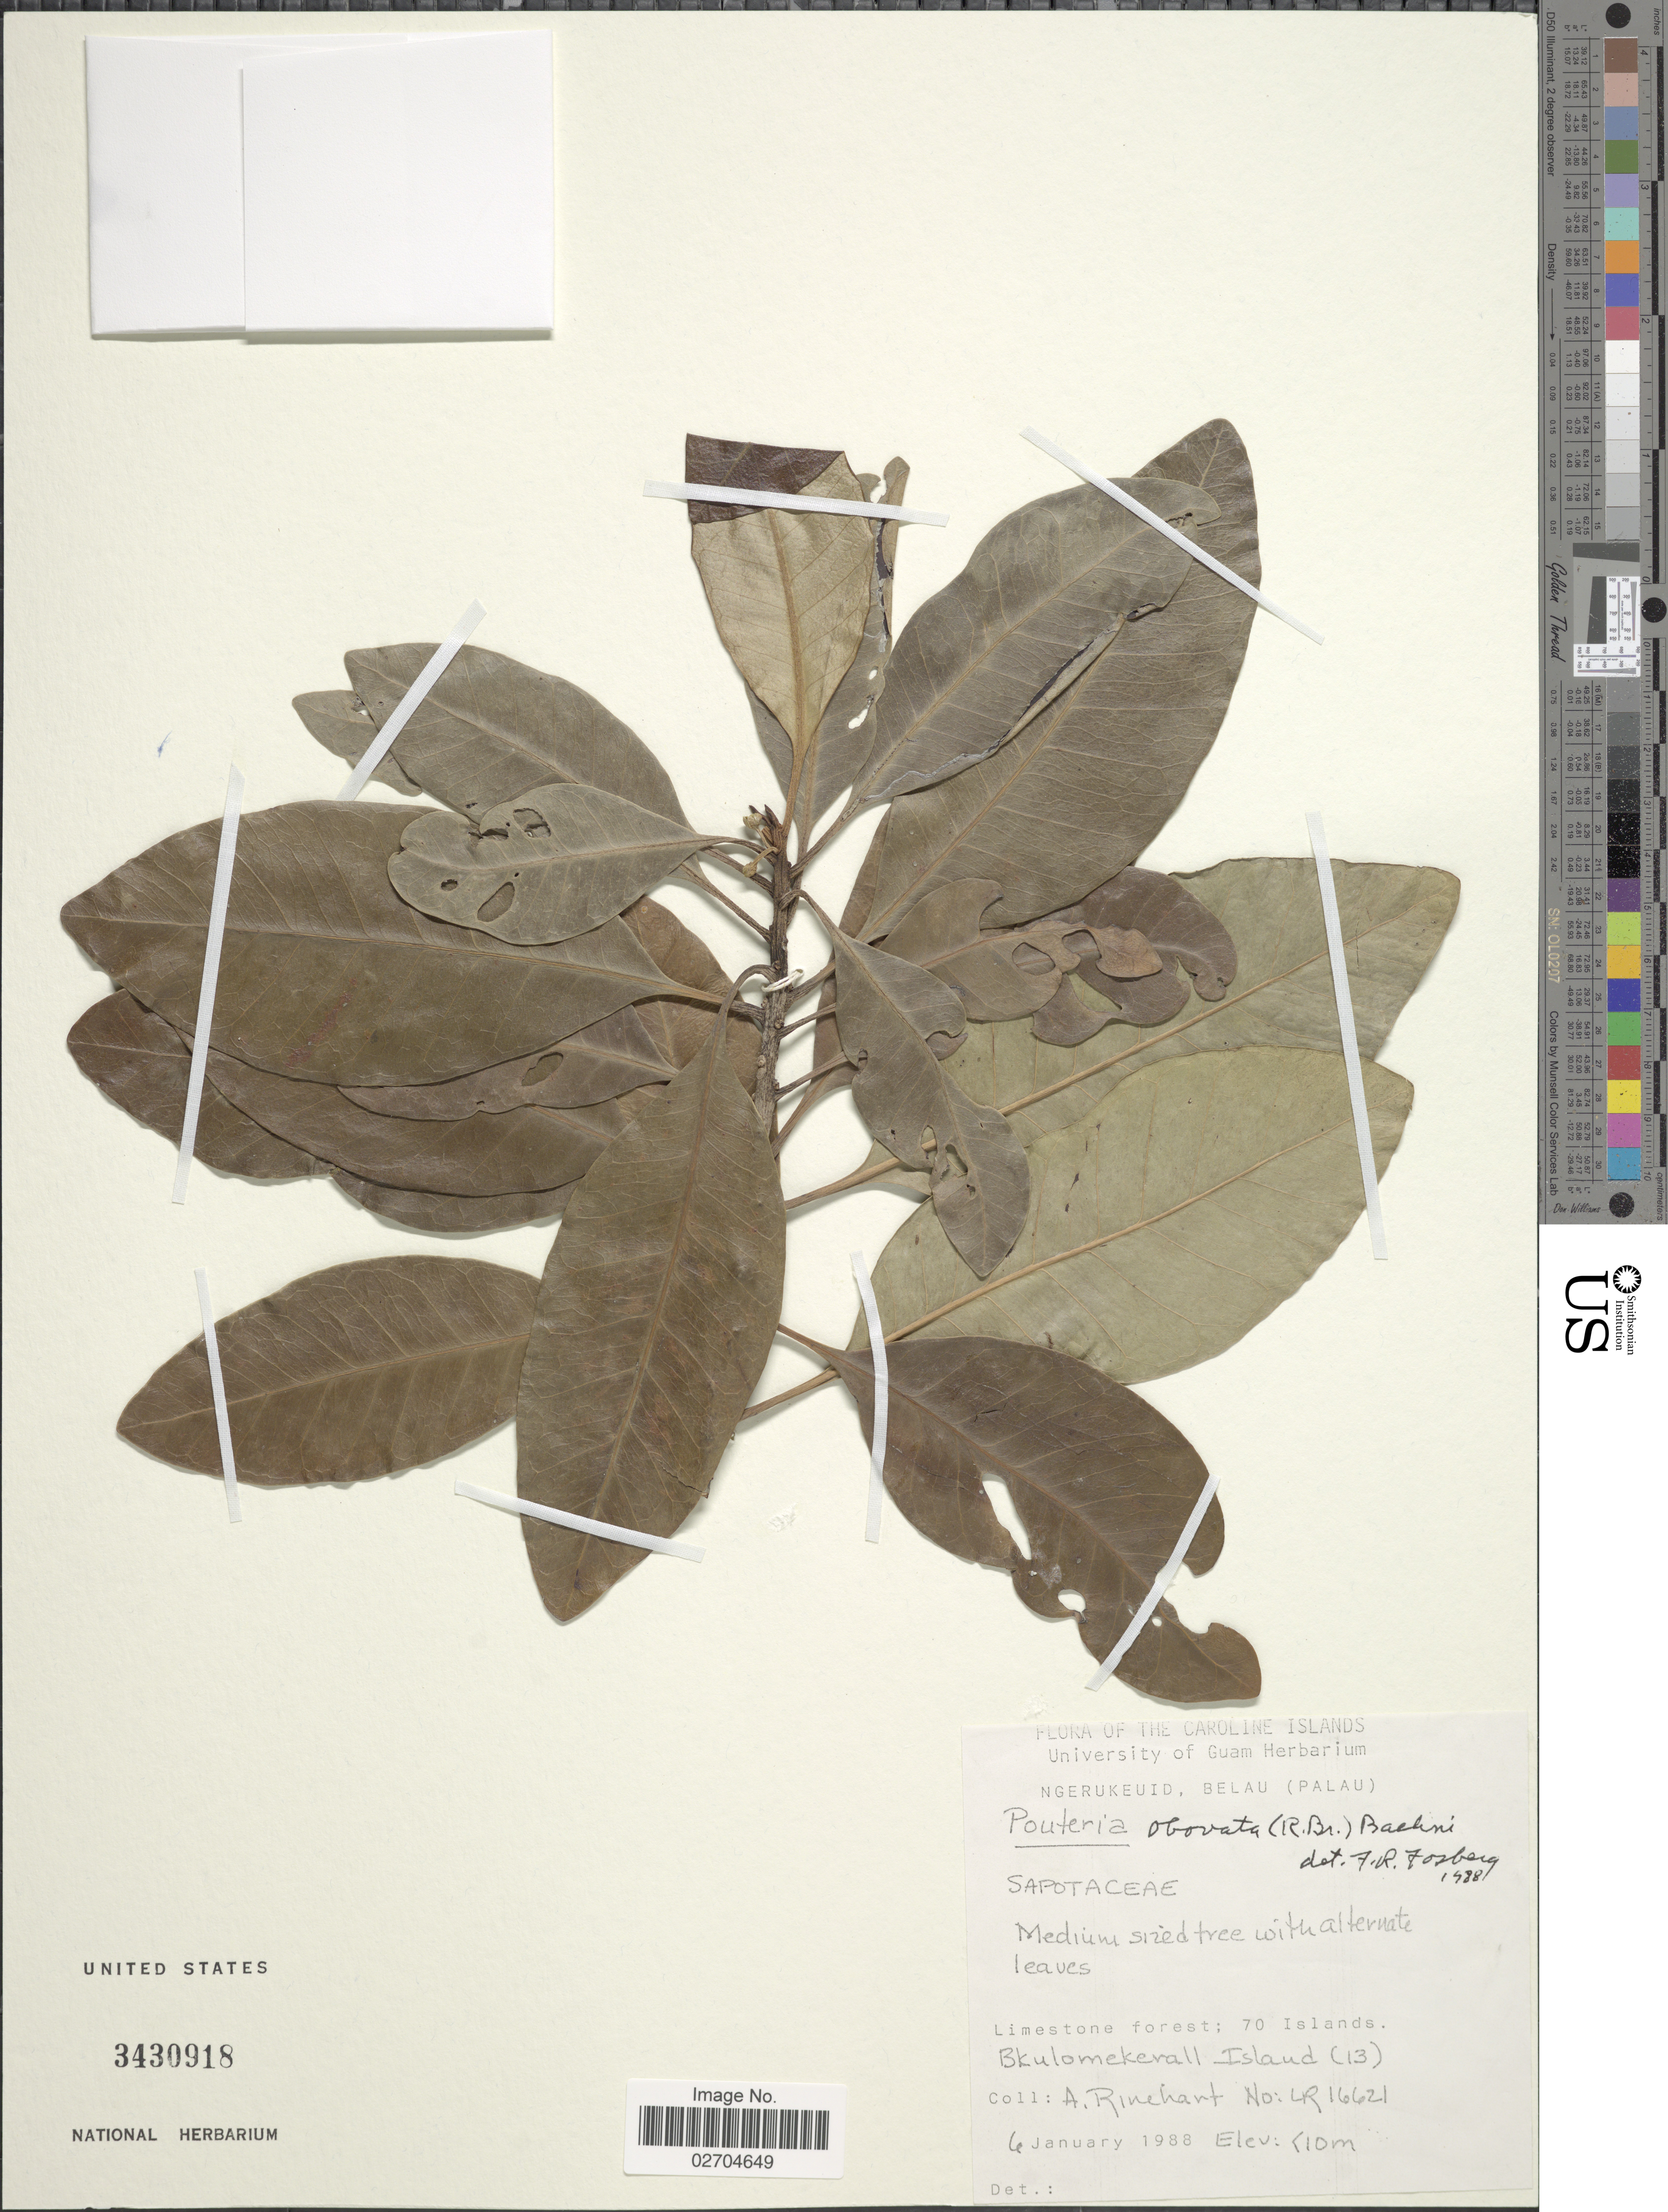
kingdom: Plantae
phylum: Tracheophyta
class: Magnoliopsida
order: Ericales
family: Sapotaceae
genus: Planchonella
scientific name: Planchonella obovata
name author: (R. Br.) Pierre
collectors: A. Rinehart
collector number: LR 16621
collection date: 1988-01-06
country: Palau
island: Ngerukeuid [Orukuizu]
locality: The Caroline Islands. Ngerukeuid, (Palau). 70 Islands, Bkulomekerall Island (13)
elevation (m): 0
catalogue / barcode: US 3430918